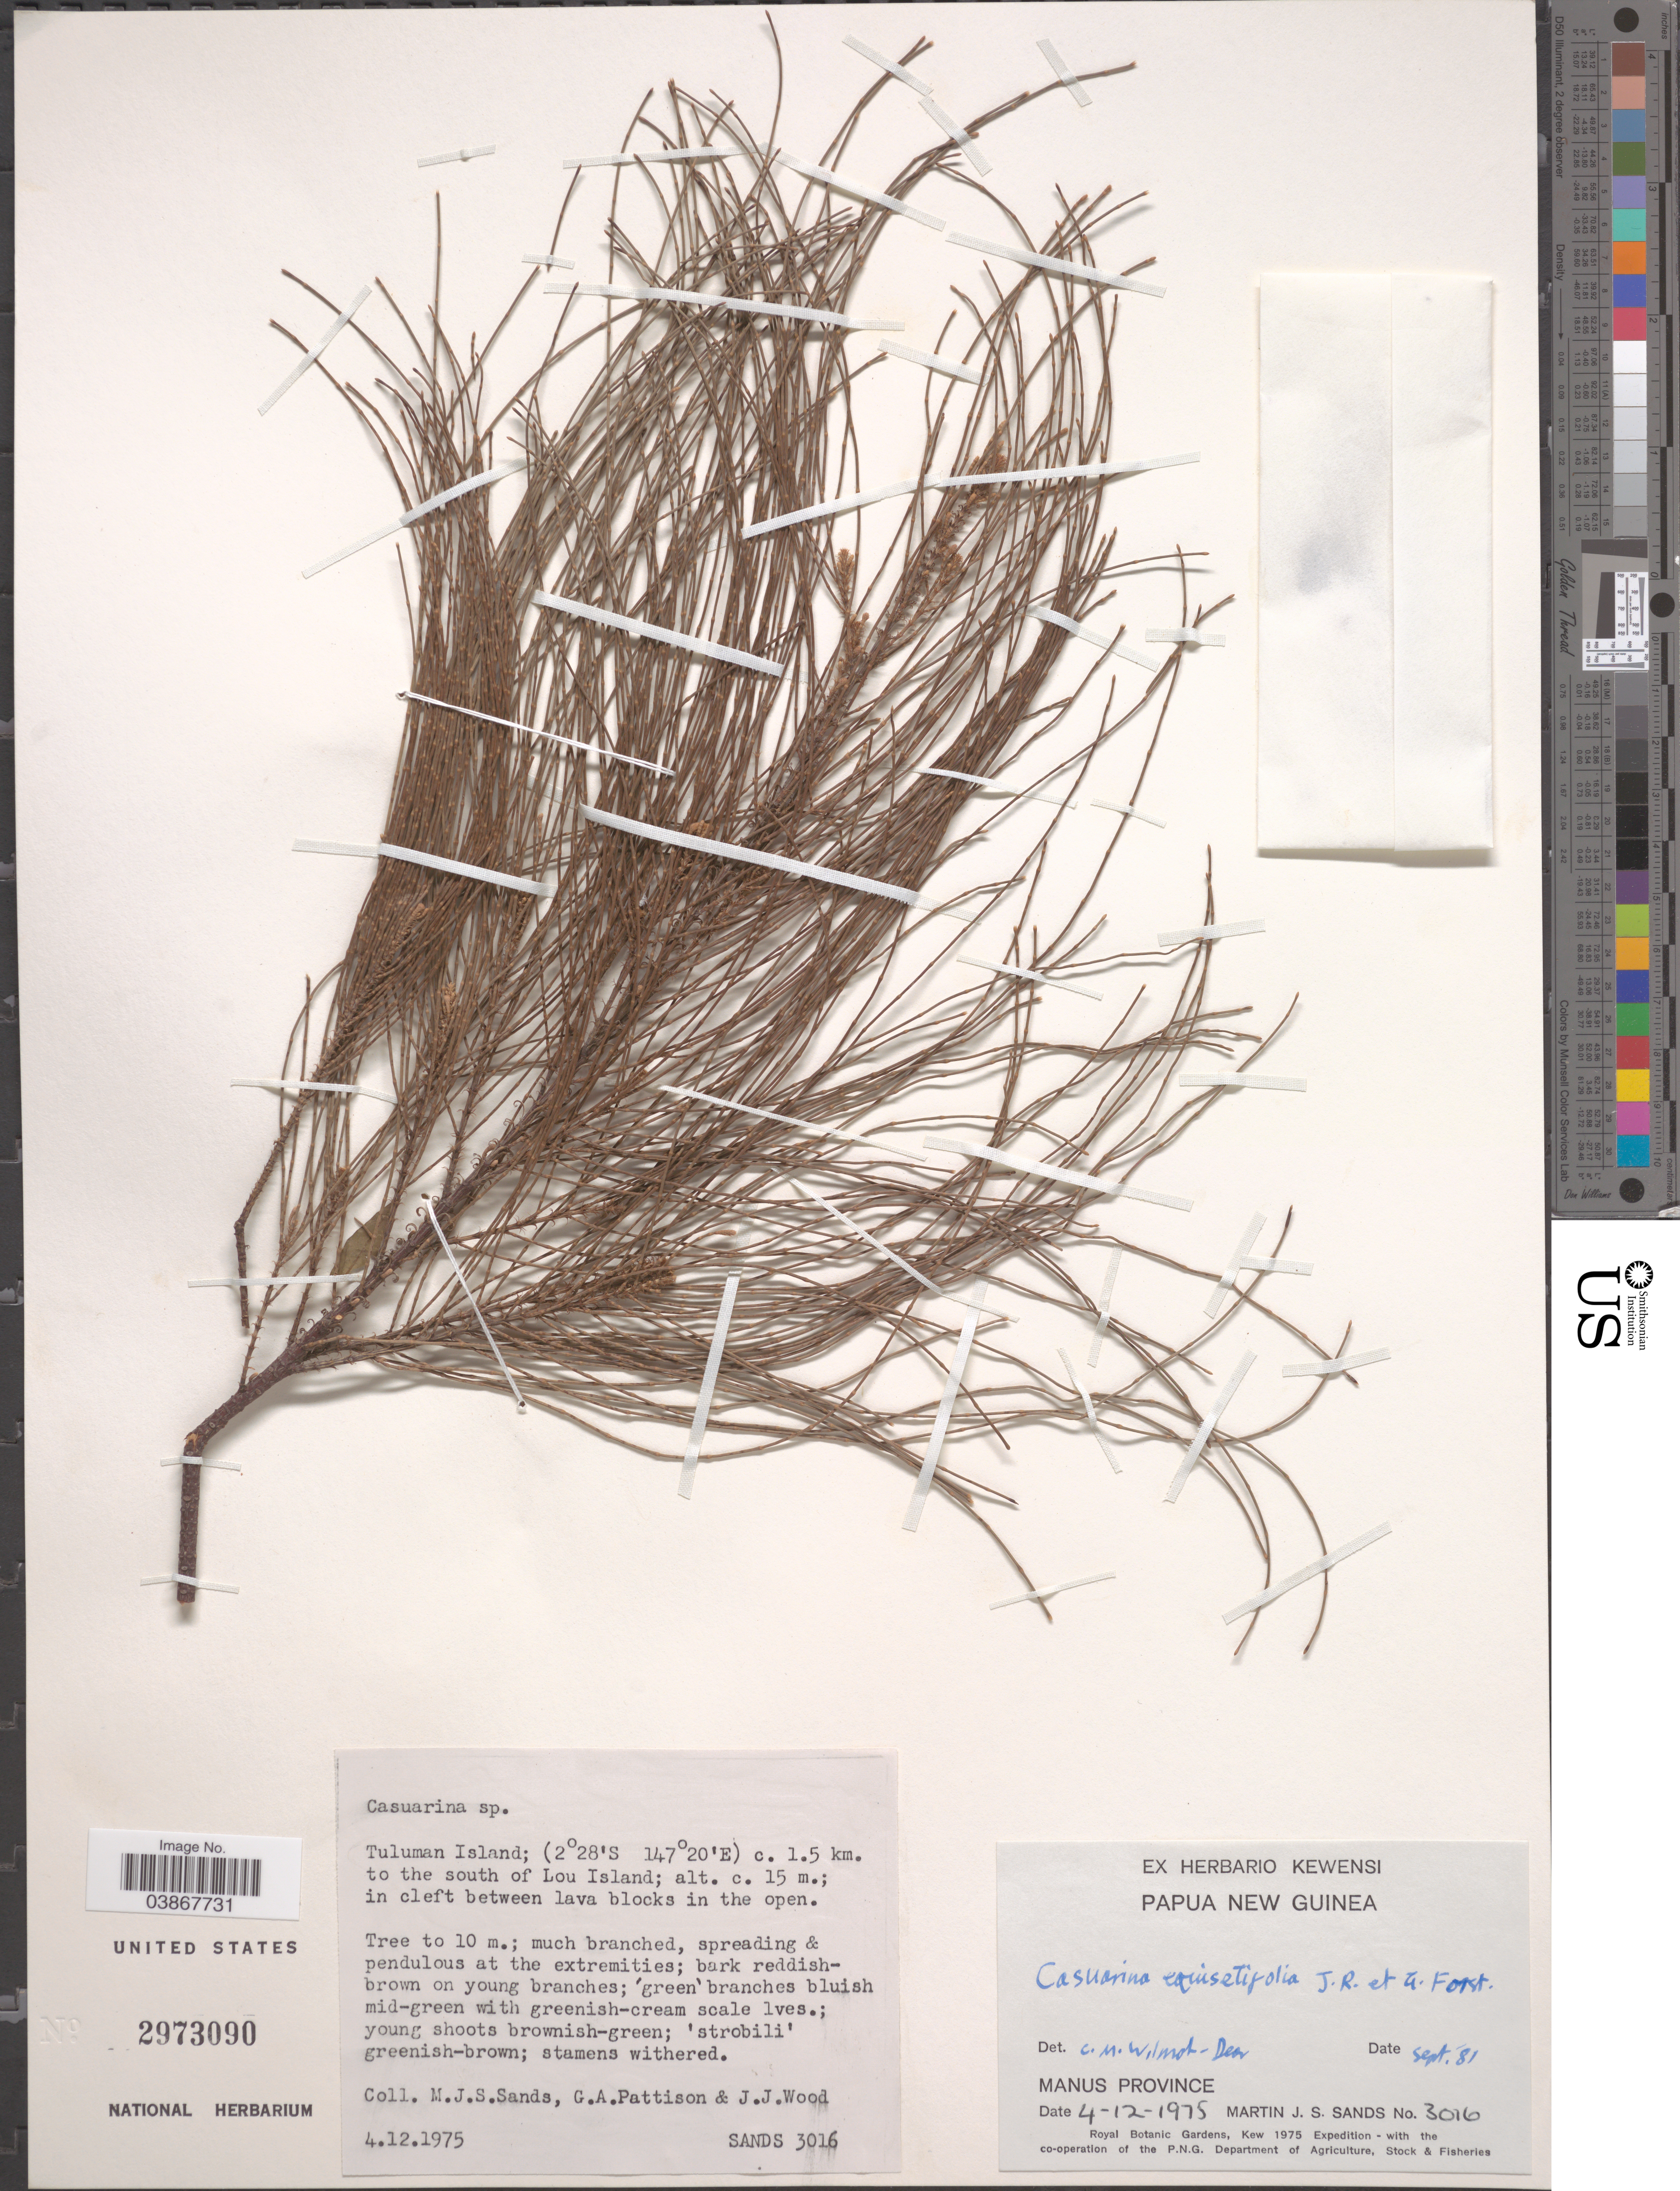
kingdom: Plantae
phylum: Tracheophyta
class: Magnoliopsida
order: Fagales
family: Casuarinaceae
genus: Casuarina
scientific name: Casuarina equisetifolia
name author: L.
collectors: M. Sands, G. Pattison & J. Wood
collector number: SANDS3016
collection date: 1975-12-04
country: Papua New Guinea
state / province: Manus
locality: Tuluman Island; c. 1.5 km. to the south of Lou Island; in cleft between lava blocks in the open.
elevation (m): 15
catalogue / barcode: US 2973090